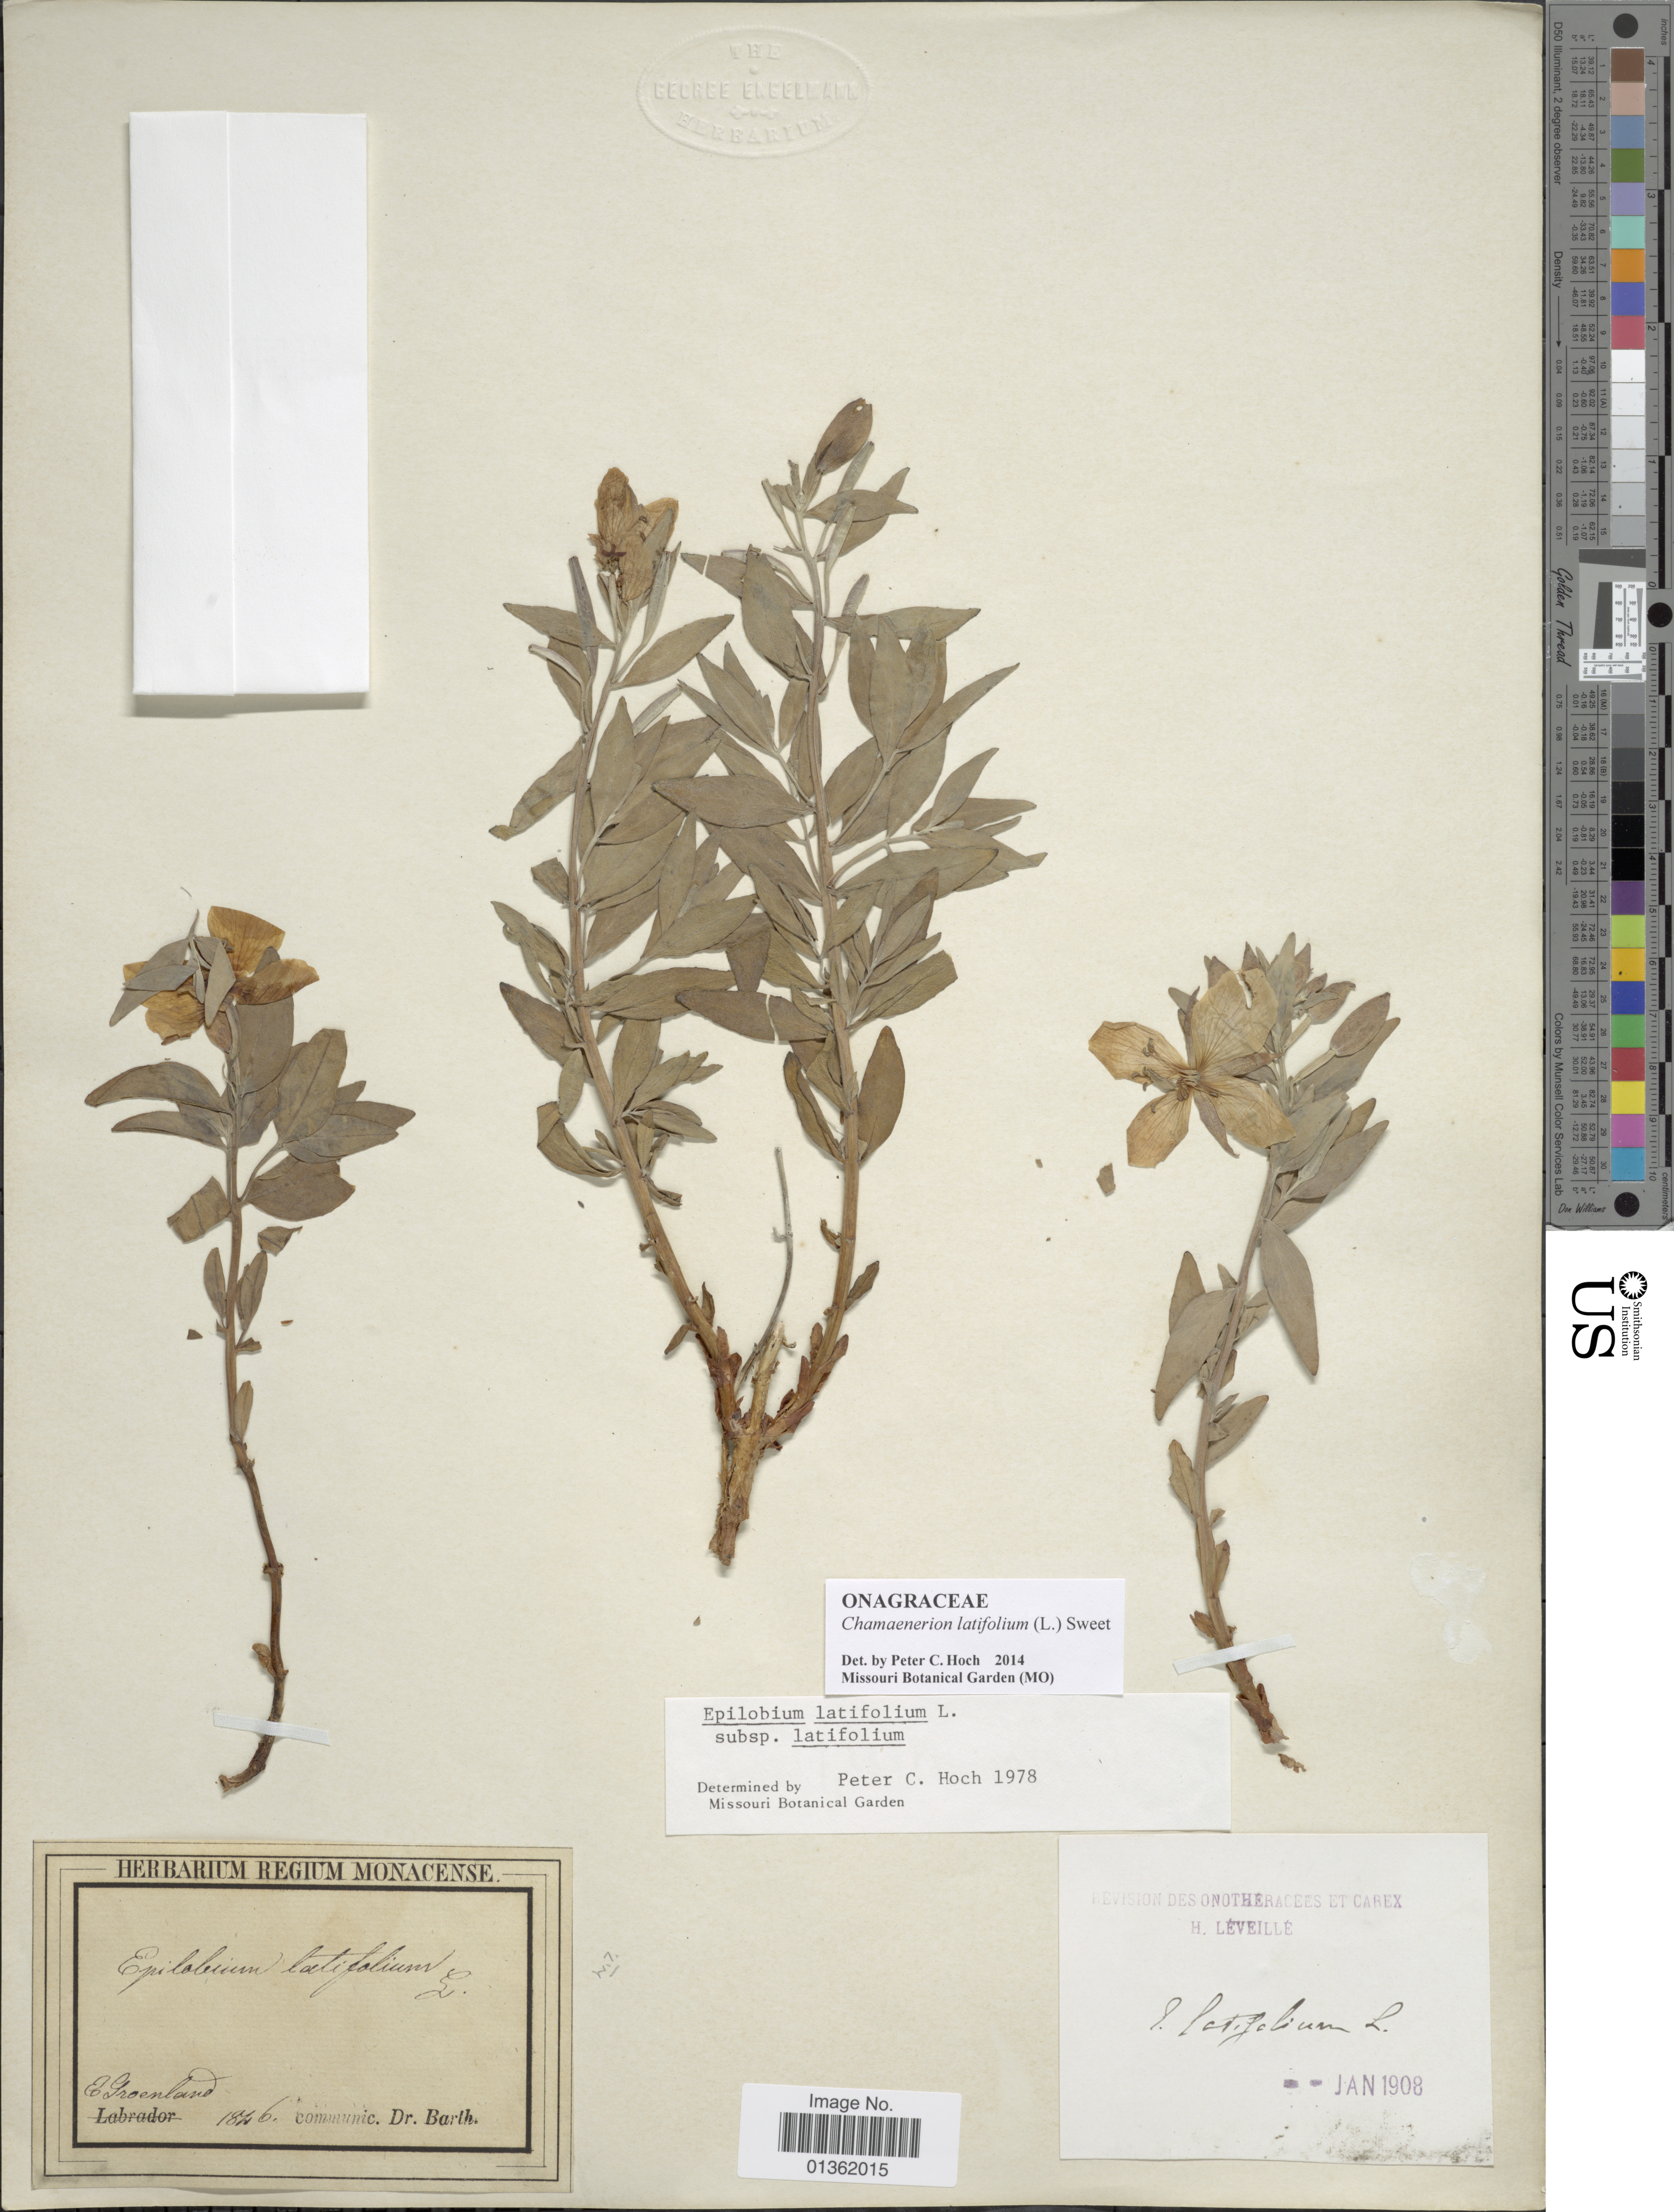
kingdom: Plantae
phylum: Tracheophyta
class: Magnoliopsida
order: Myrtales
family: Onagraceae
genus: Chamaenerion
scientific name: Chamaenerion latifolium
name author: (L.) Th. Fr. & Lange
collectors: ex herb. Regium Monacense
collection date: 1846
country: Greenland